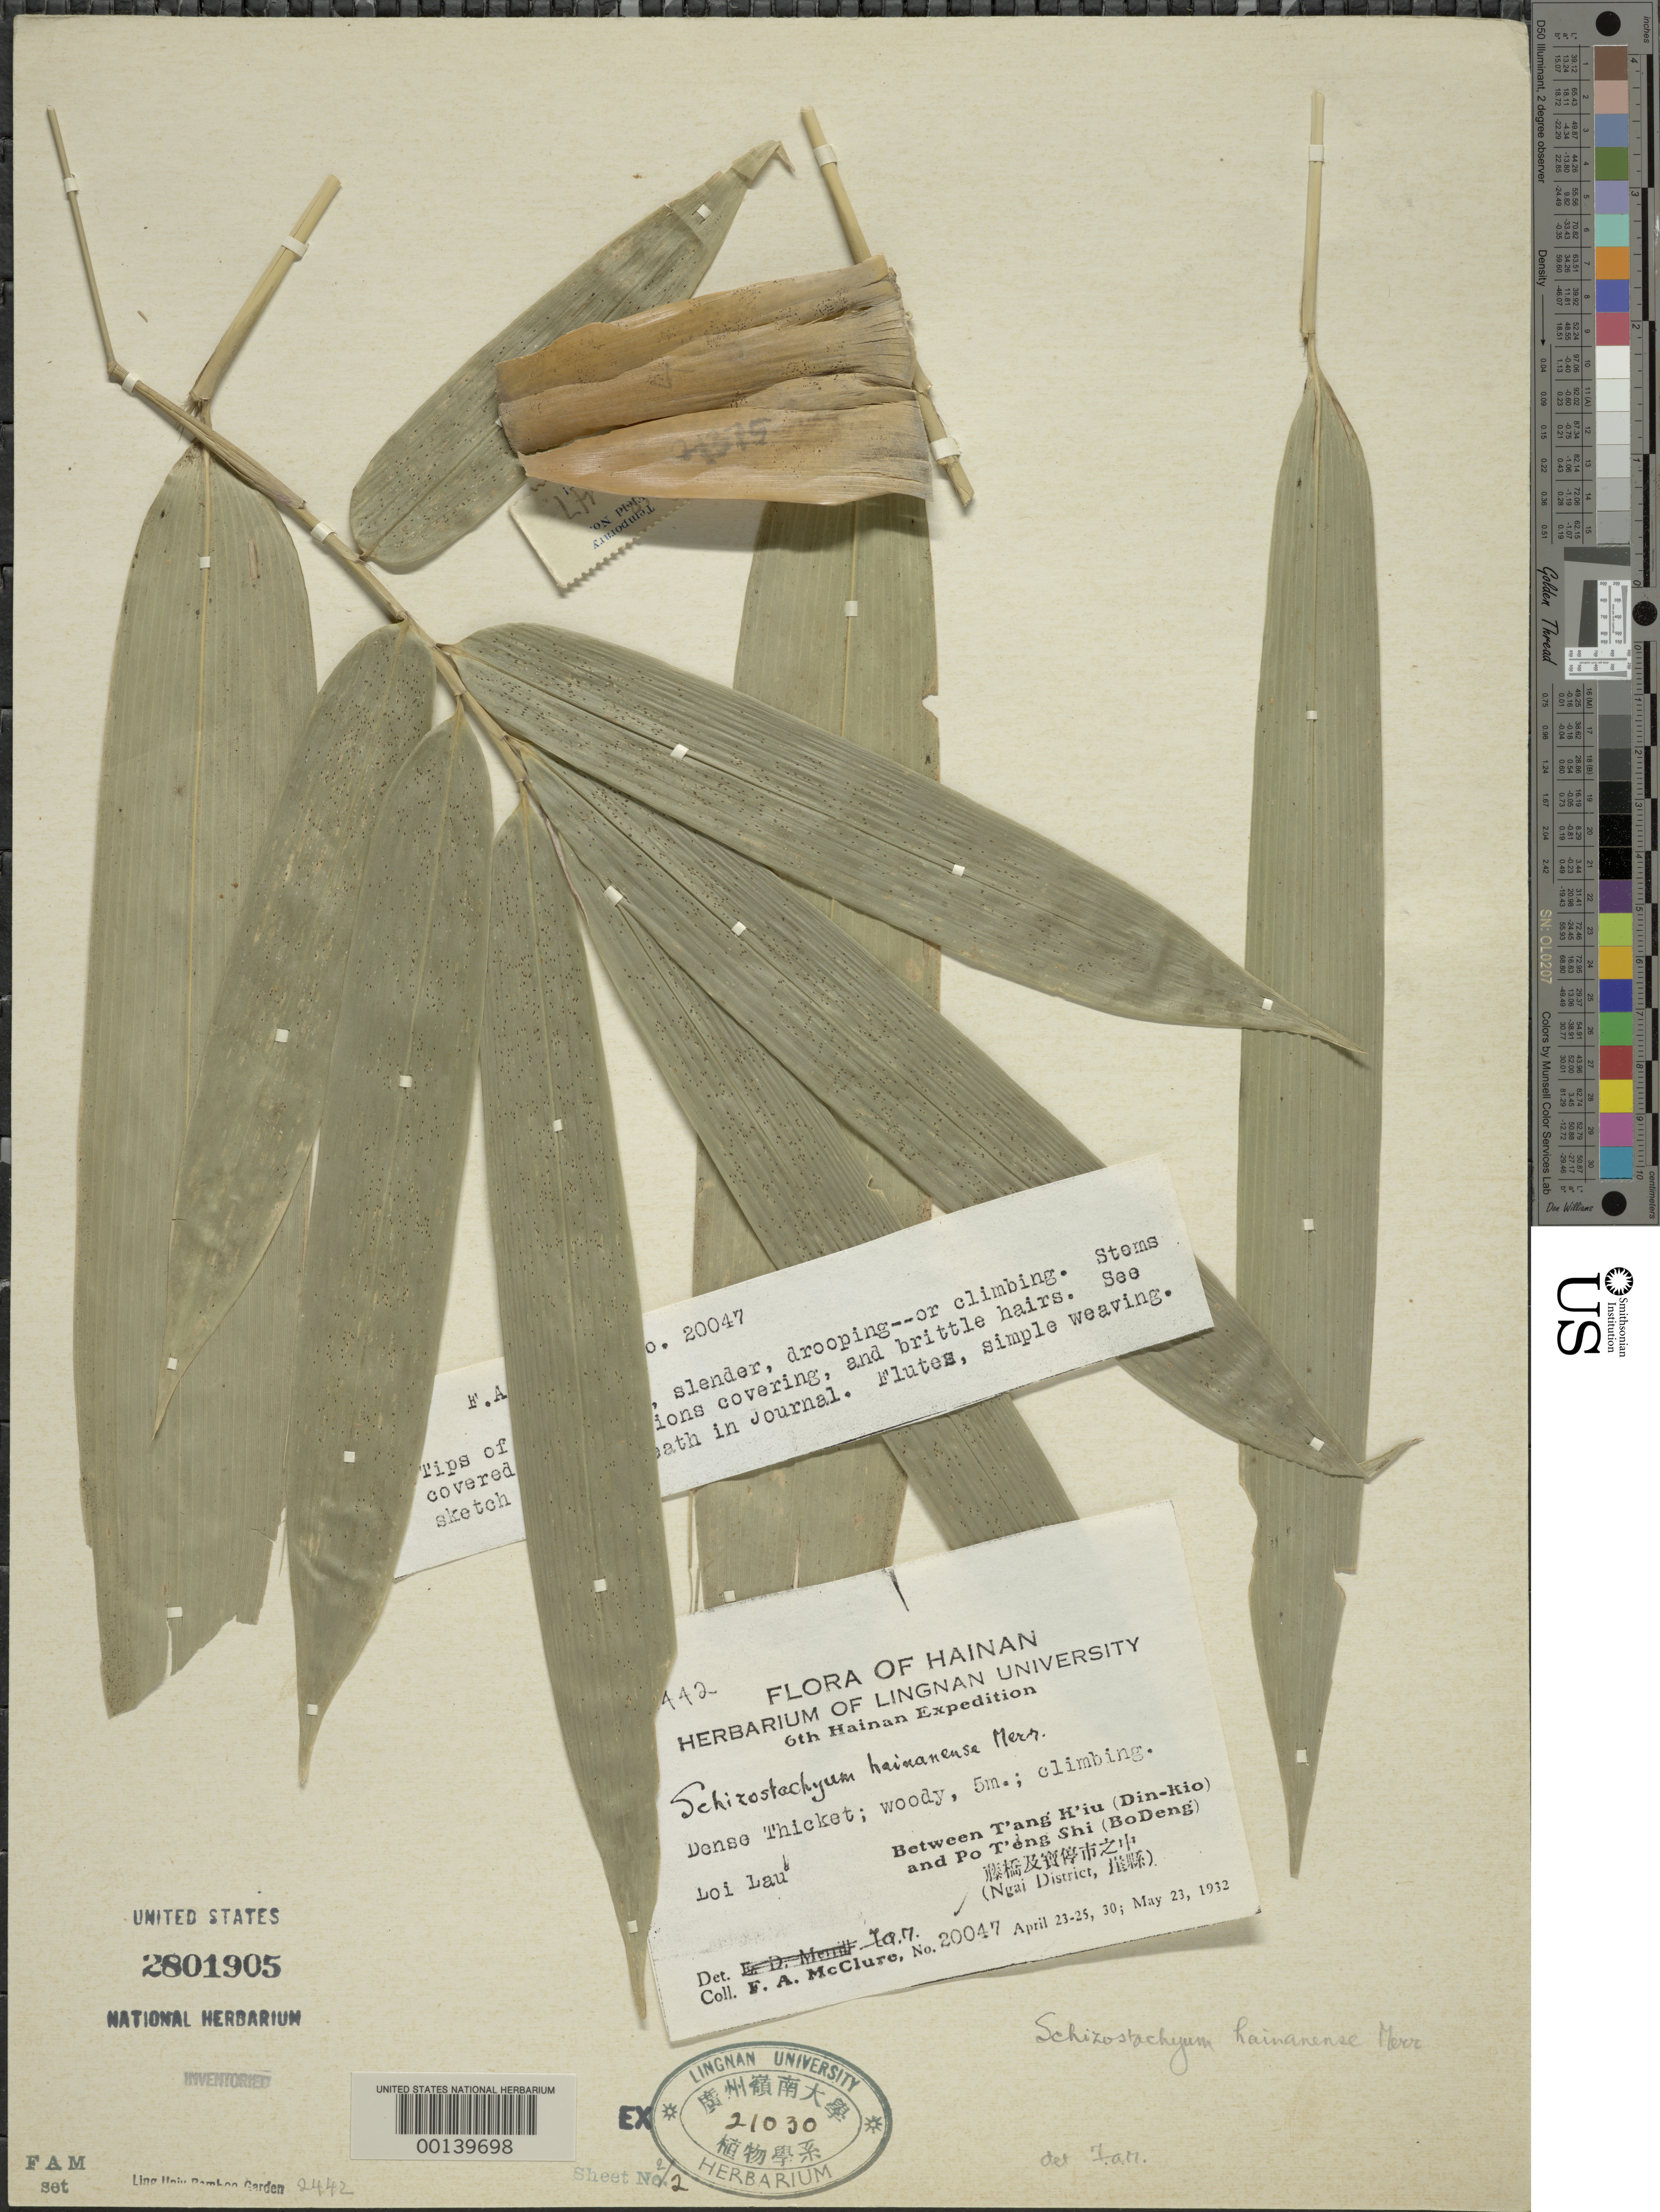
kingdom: Plantae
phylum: Tracheophyta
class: Liliopsida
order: Poales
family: Poaceae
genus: Schizostachyum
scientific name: Schizostachyum hainanense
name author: Merr. ex McClure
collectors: F. A. McClure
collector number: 20047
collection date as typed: April 23-25, 30; May 23, 1932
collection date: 1932-04-23/1932-05-23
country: China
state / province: Hainan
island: Hainan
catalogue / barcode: US 2801905